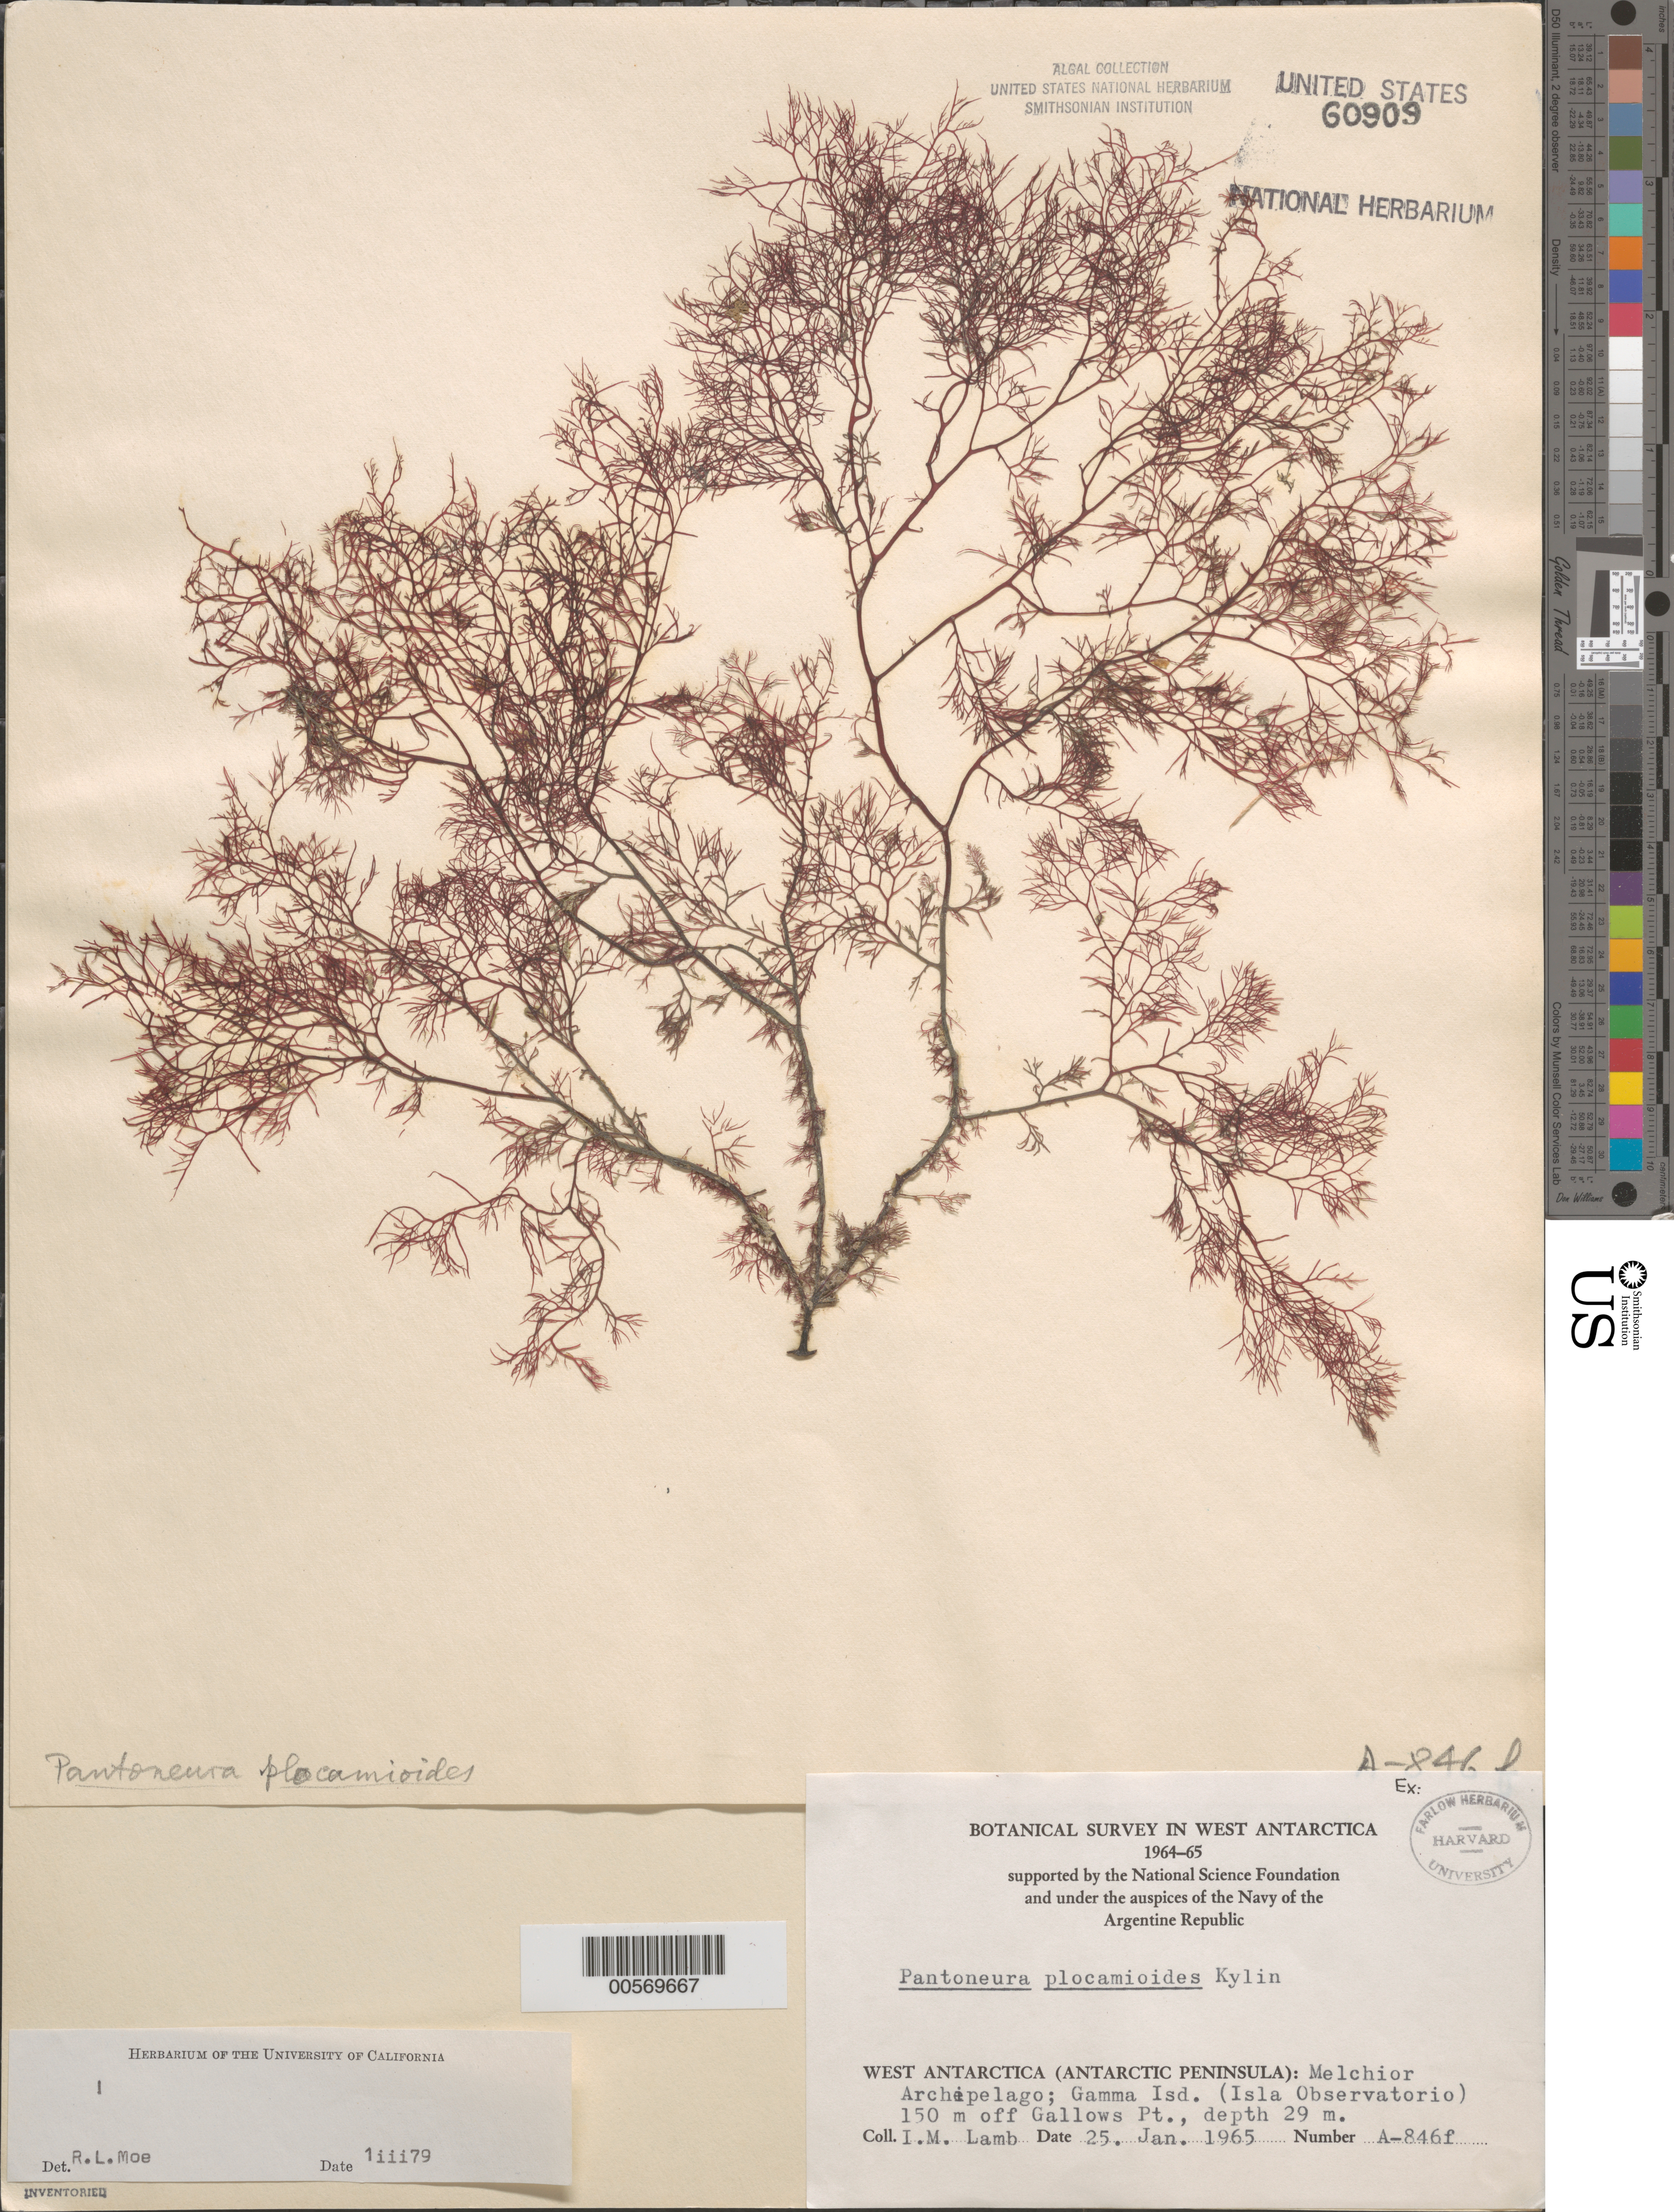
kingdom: Plantae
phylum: Rhodophyta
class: Florideophyceae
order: Ceramiales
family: Delesseriaceae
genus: Pantoneura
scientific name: Pantoneura plocamioides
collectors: I. M. Lamb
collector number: A-846f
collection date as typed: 25 Jan 1965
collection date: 1965-01-25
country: Antarctica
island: Gamma Island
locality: Off Gallows Point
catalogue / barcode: US 60909